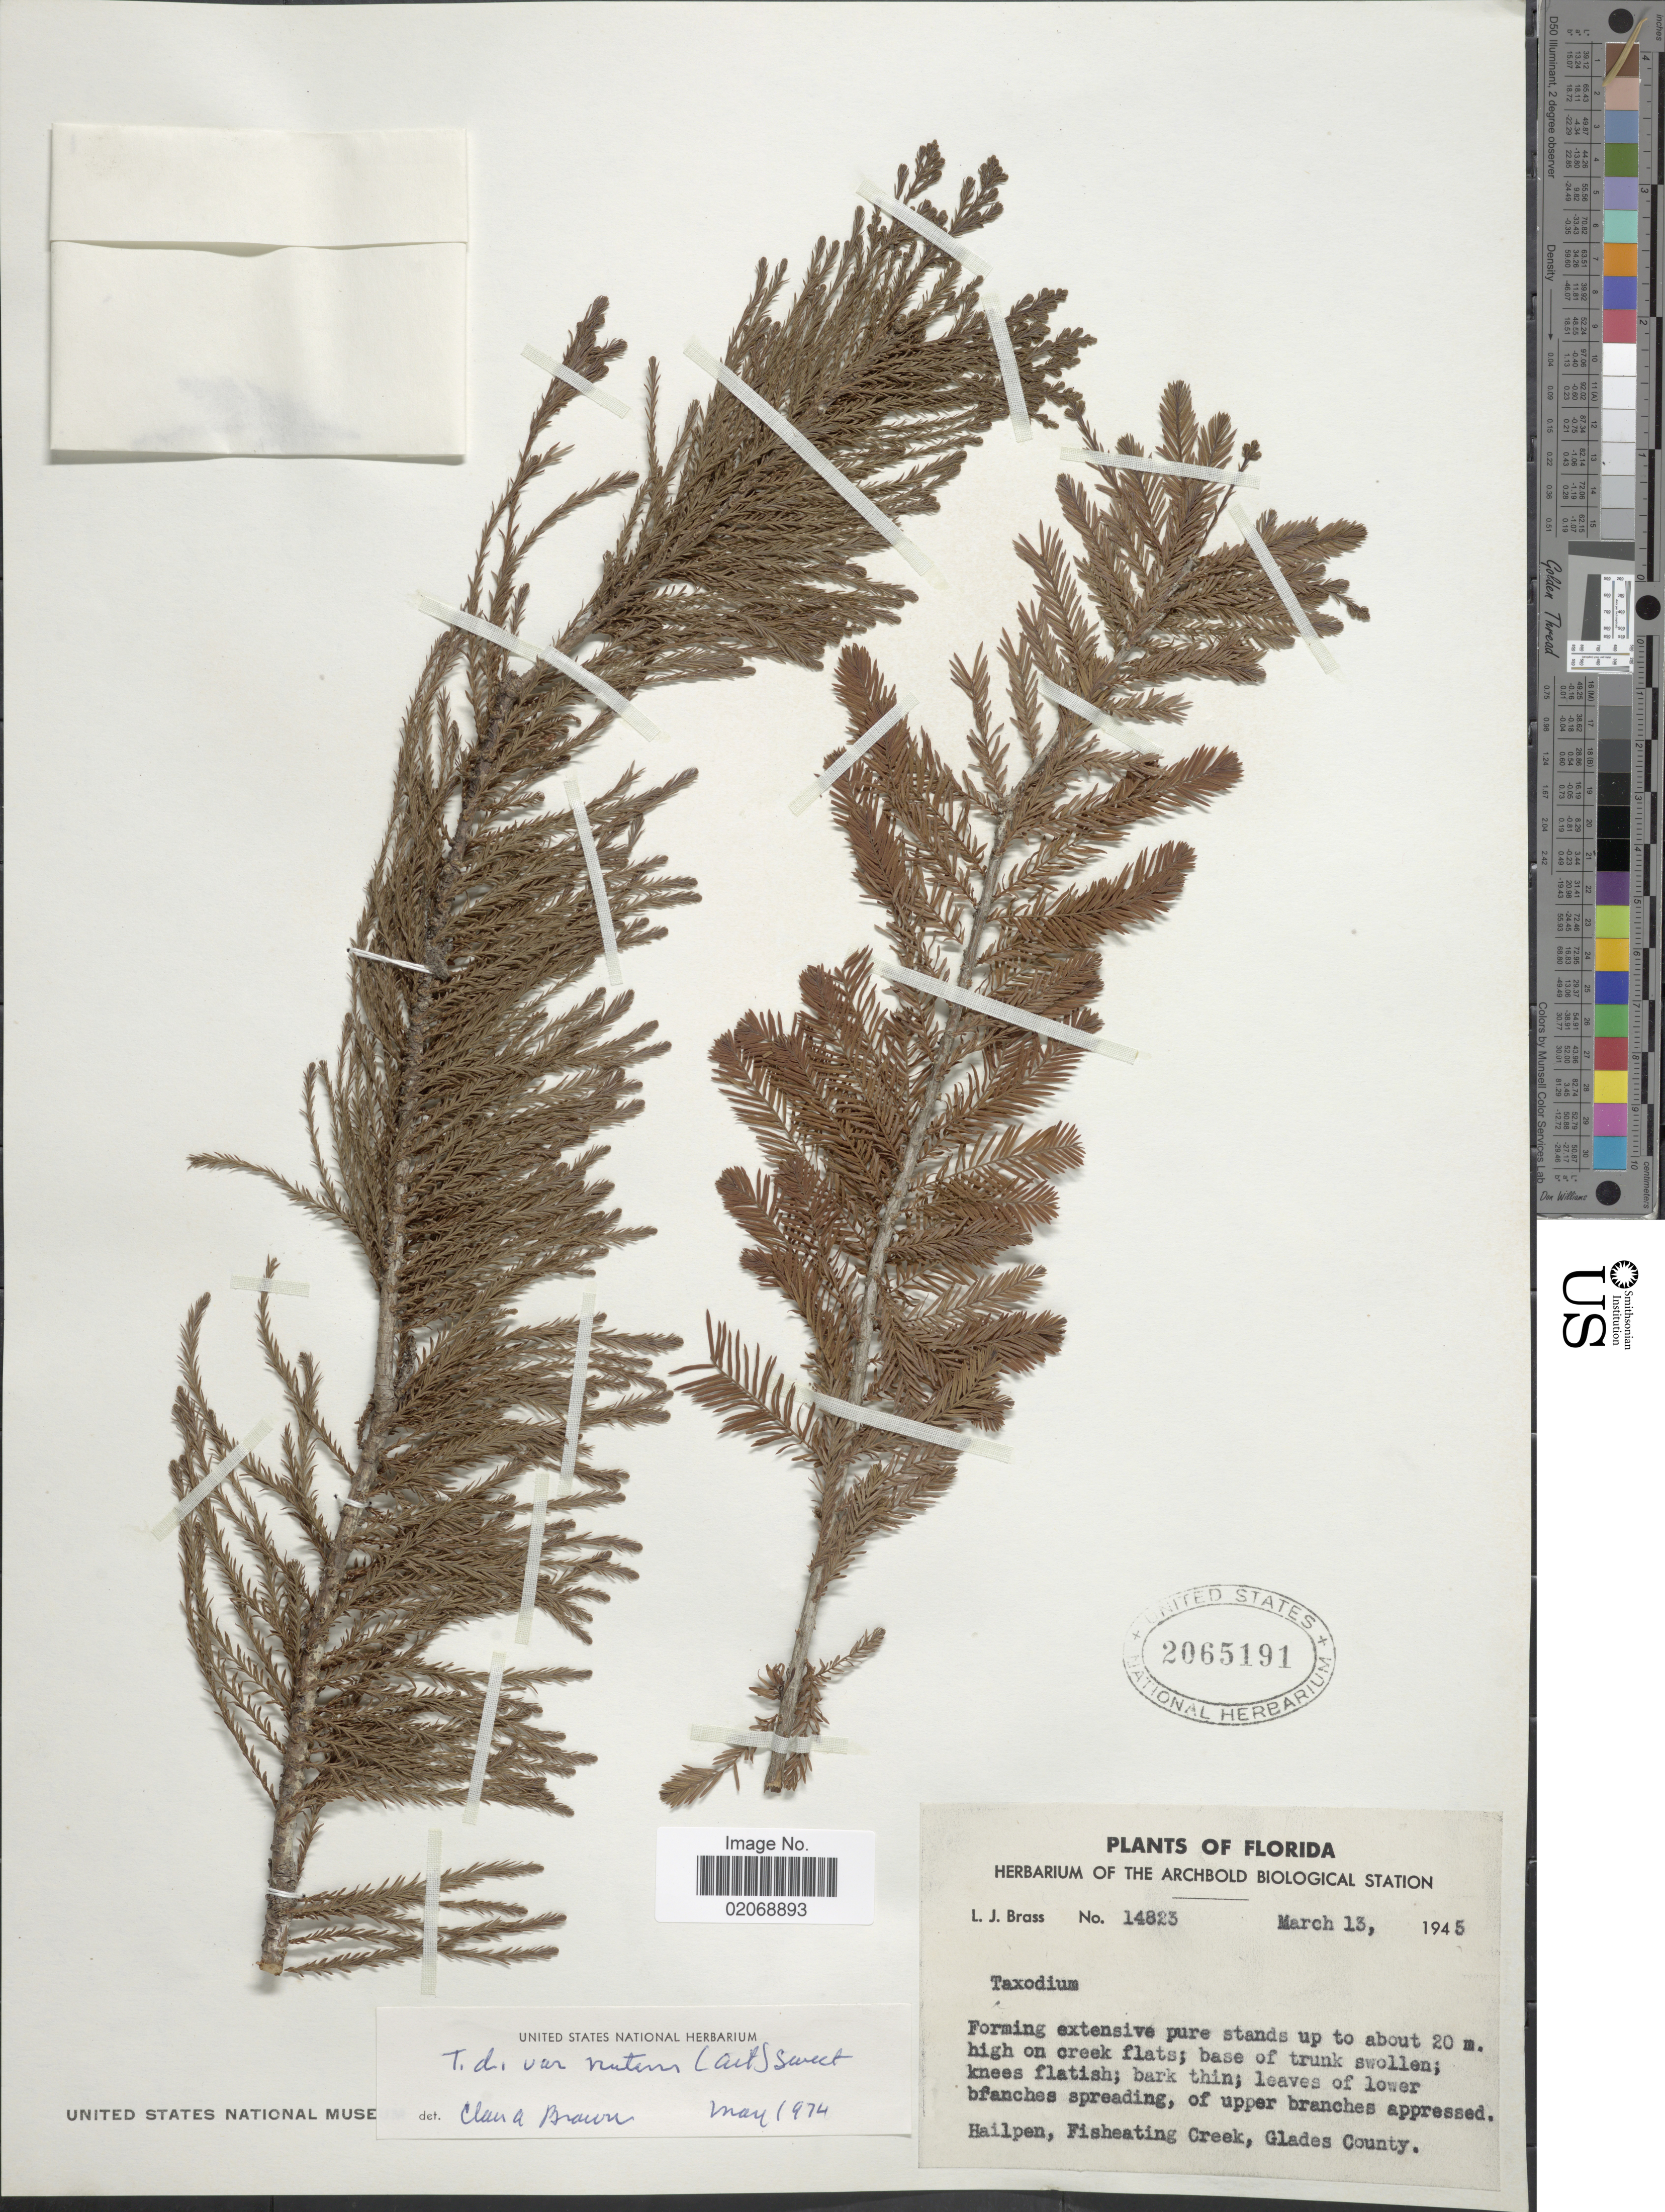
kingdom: Plantae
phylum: Tracheophyta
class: Pinopsida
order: Pinales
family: Cupressaceae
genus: Taxodium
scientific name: Taxodium ascendens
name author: Brongn.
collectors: L. J. Brass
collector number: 14823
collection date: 1945-03-13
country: United States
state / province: Florida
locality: Hailpen, Fisheating Creek, Glades County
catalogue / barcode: US 2065191